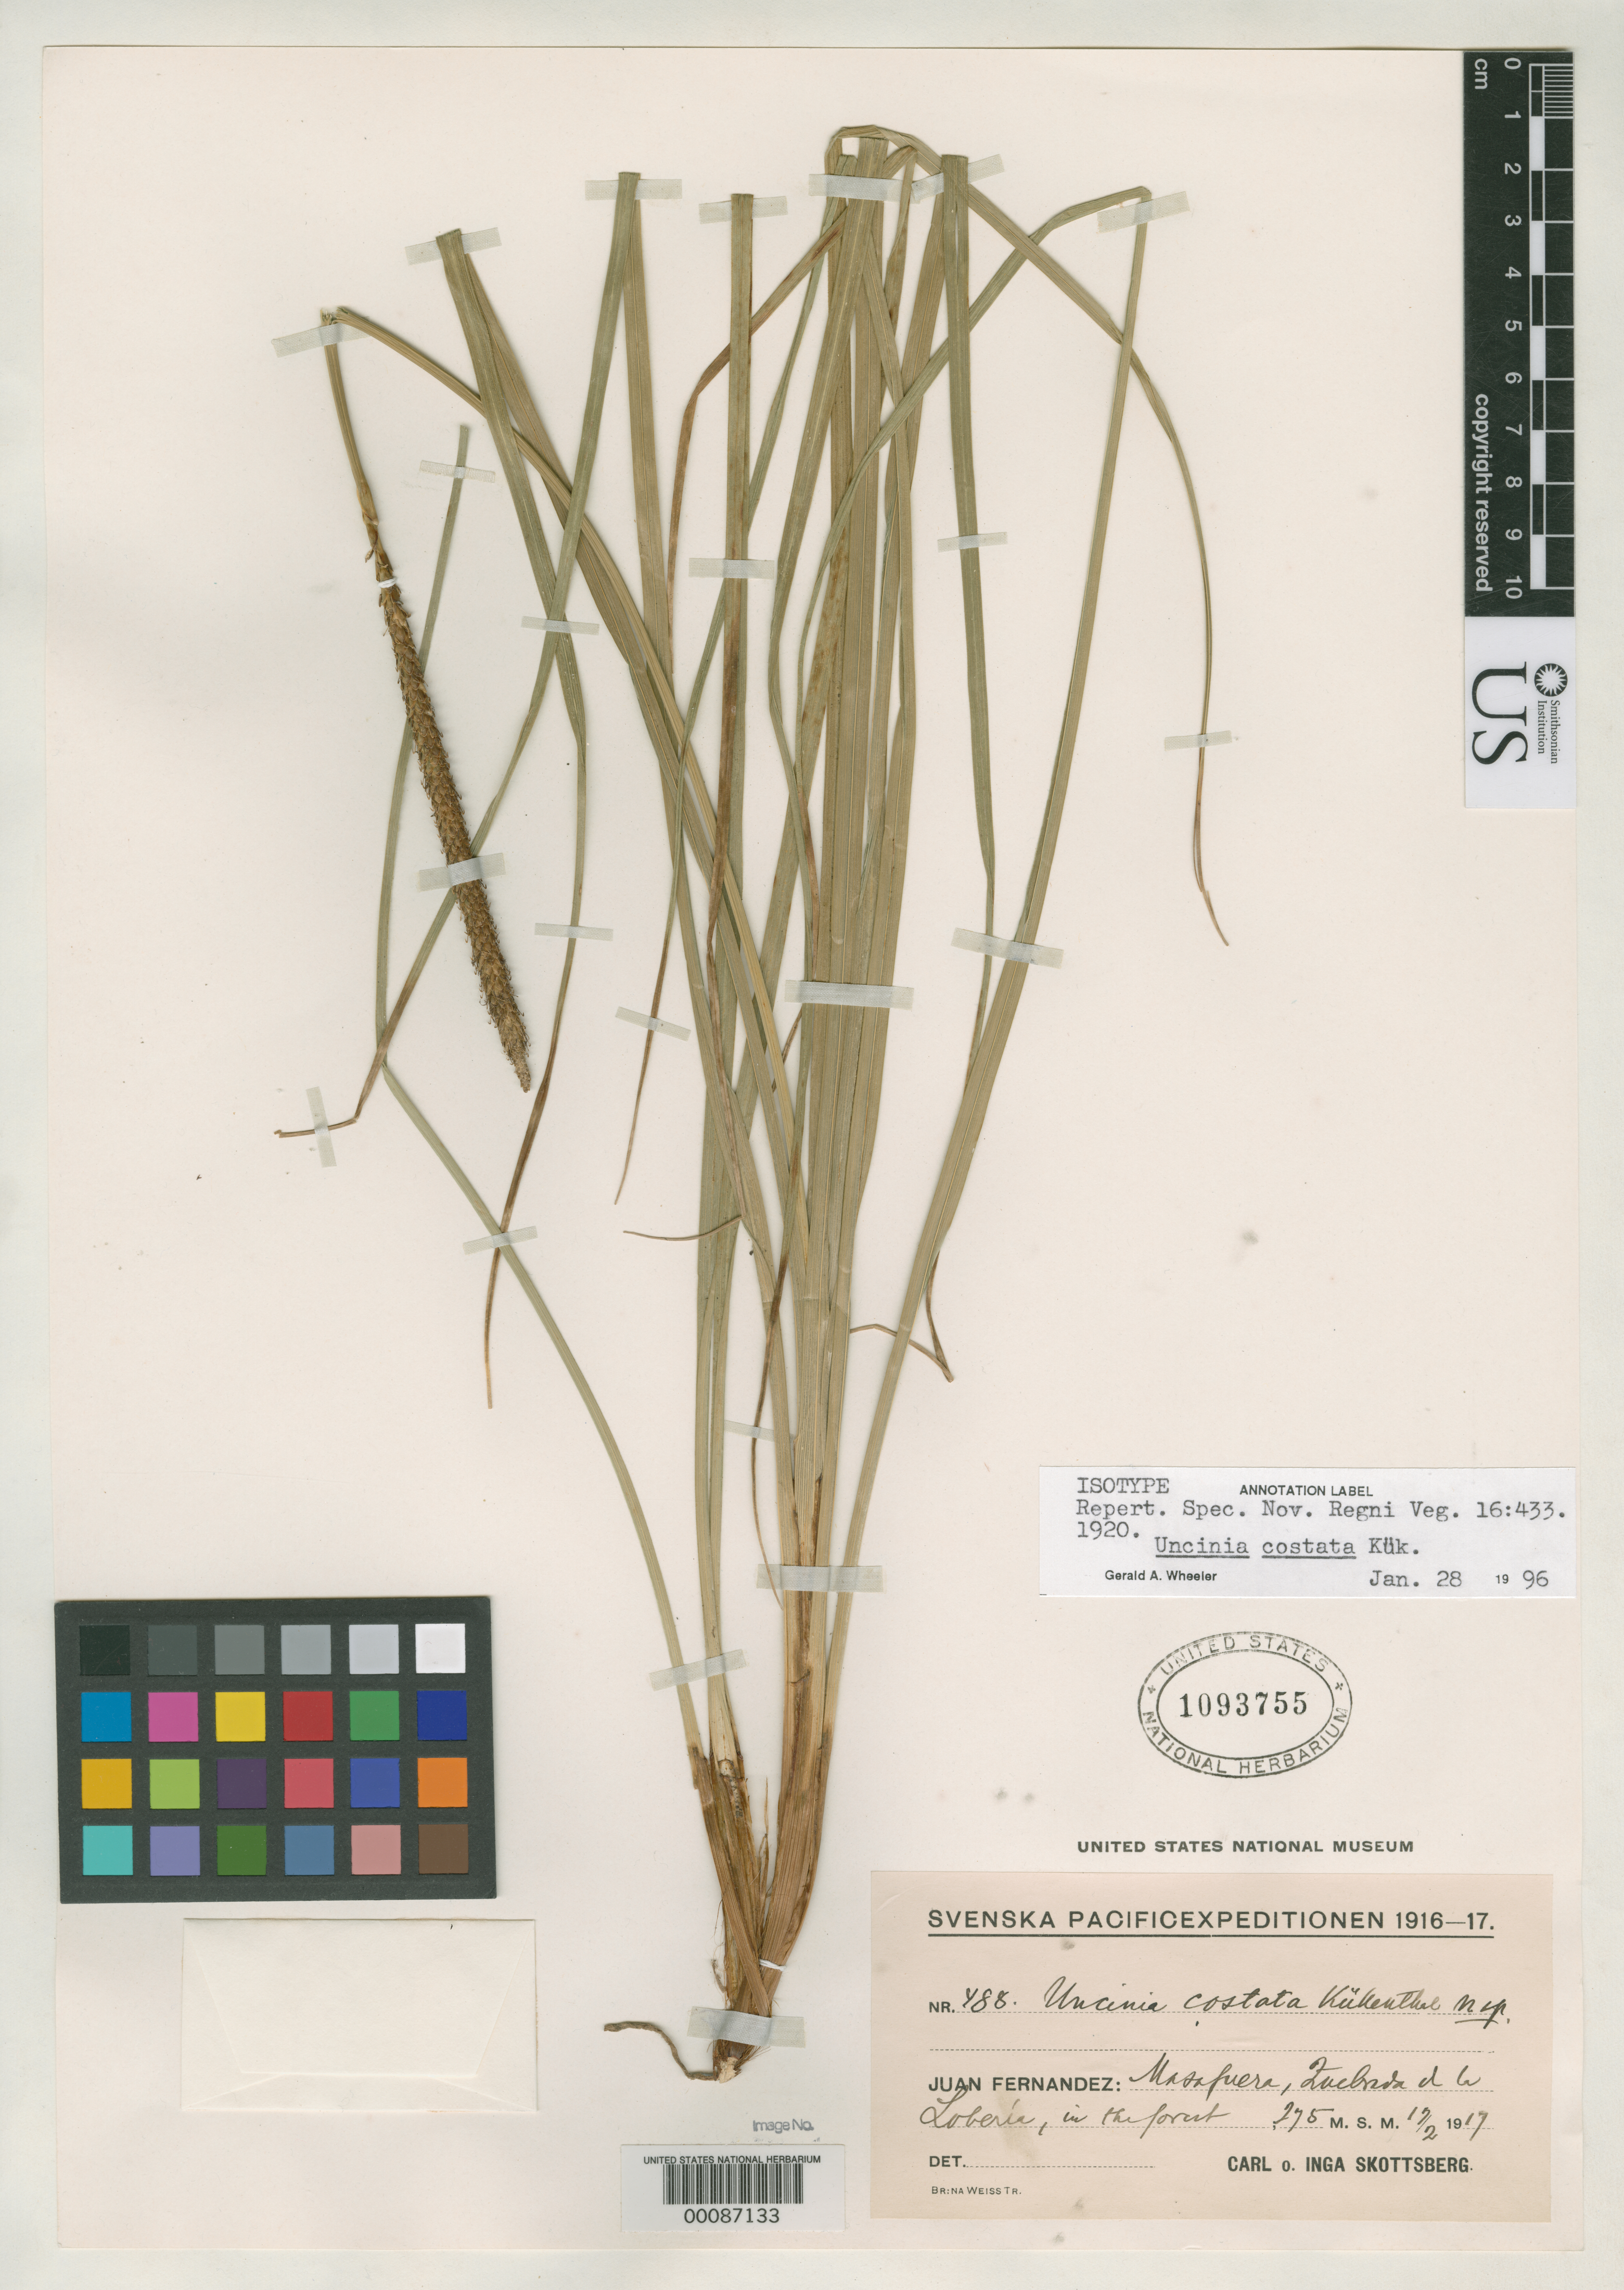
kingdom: Plantae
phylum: Tracheophyta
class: Liliopsida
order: Poales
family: Cyperaceae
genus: Uncinia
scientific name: Uncinia costata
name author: Kük.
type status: Isotype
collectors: I. Skottsberg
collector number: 488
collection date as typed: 17 Feb 1917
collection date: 1917-02-17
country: Chile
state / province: Valparaíso (V)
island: Isla Más Afuera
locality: Quebrada de La Loberia.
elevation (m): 275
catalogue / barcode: US 1093755